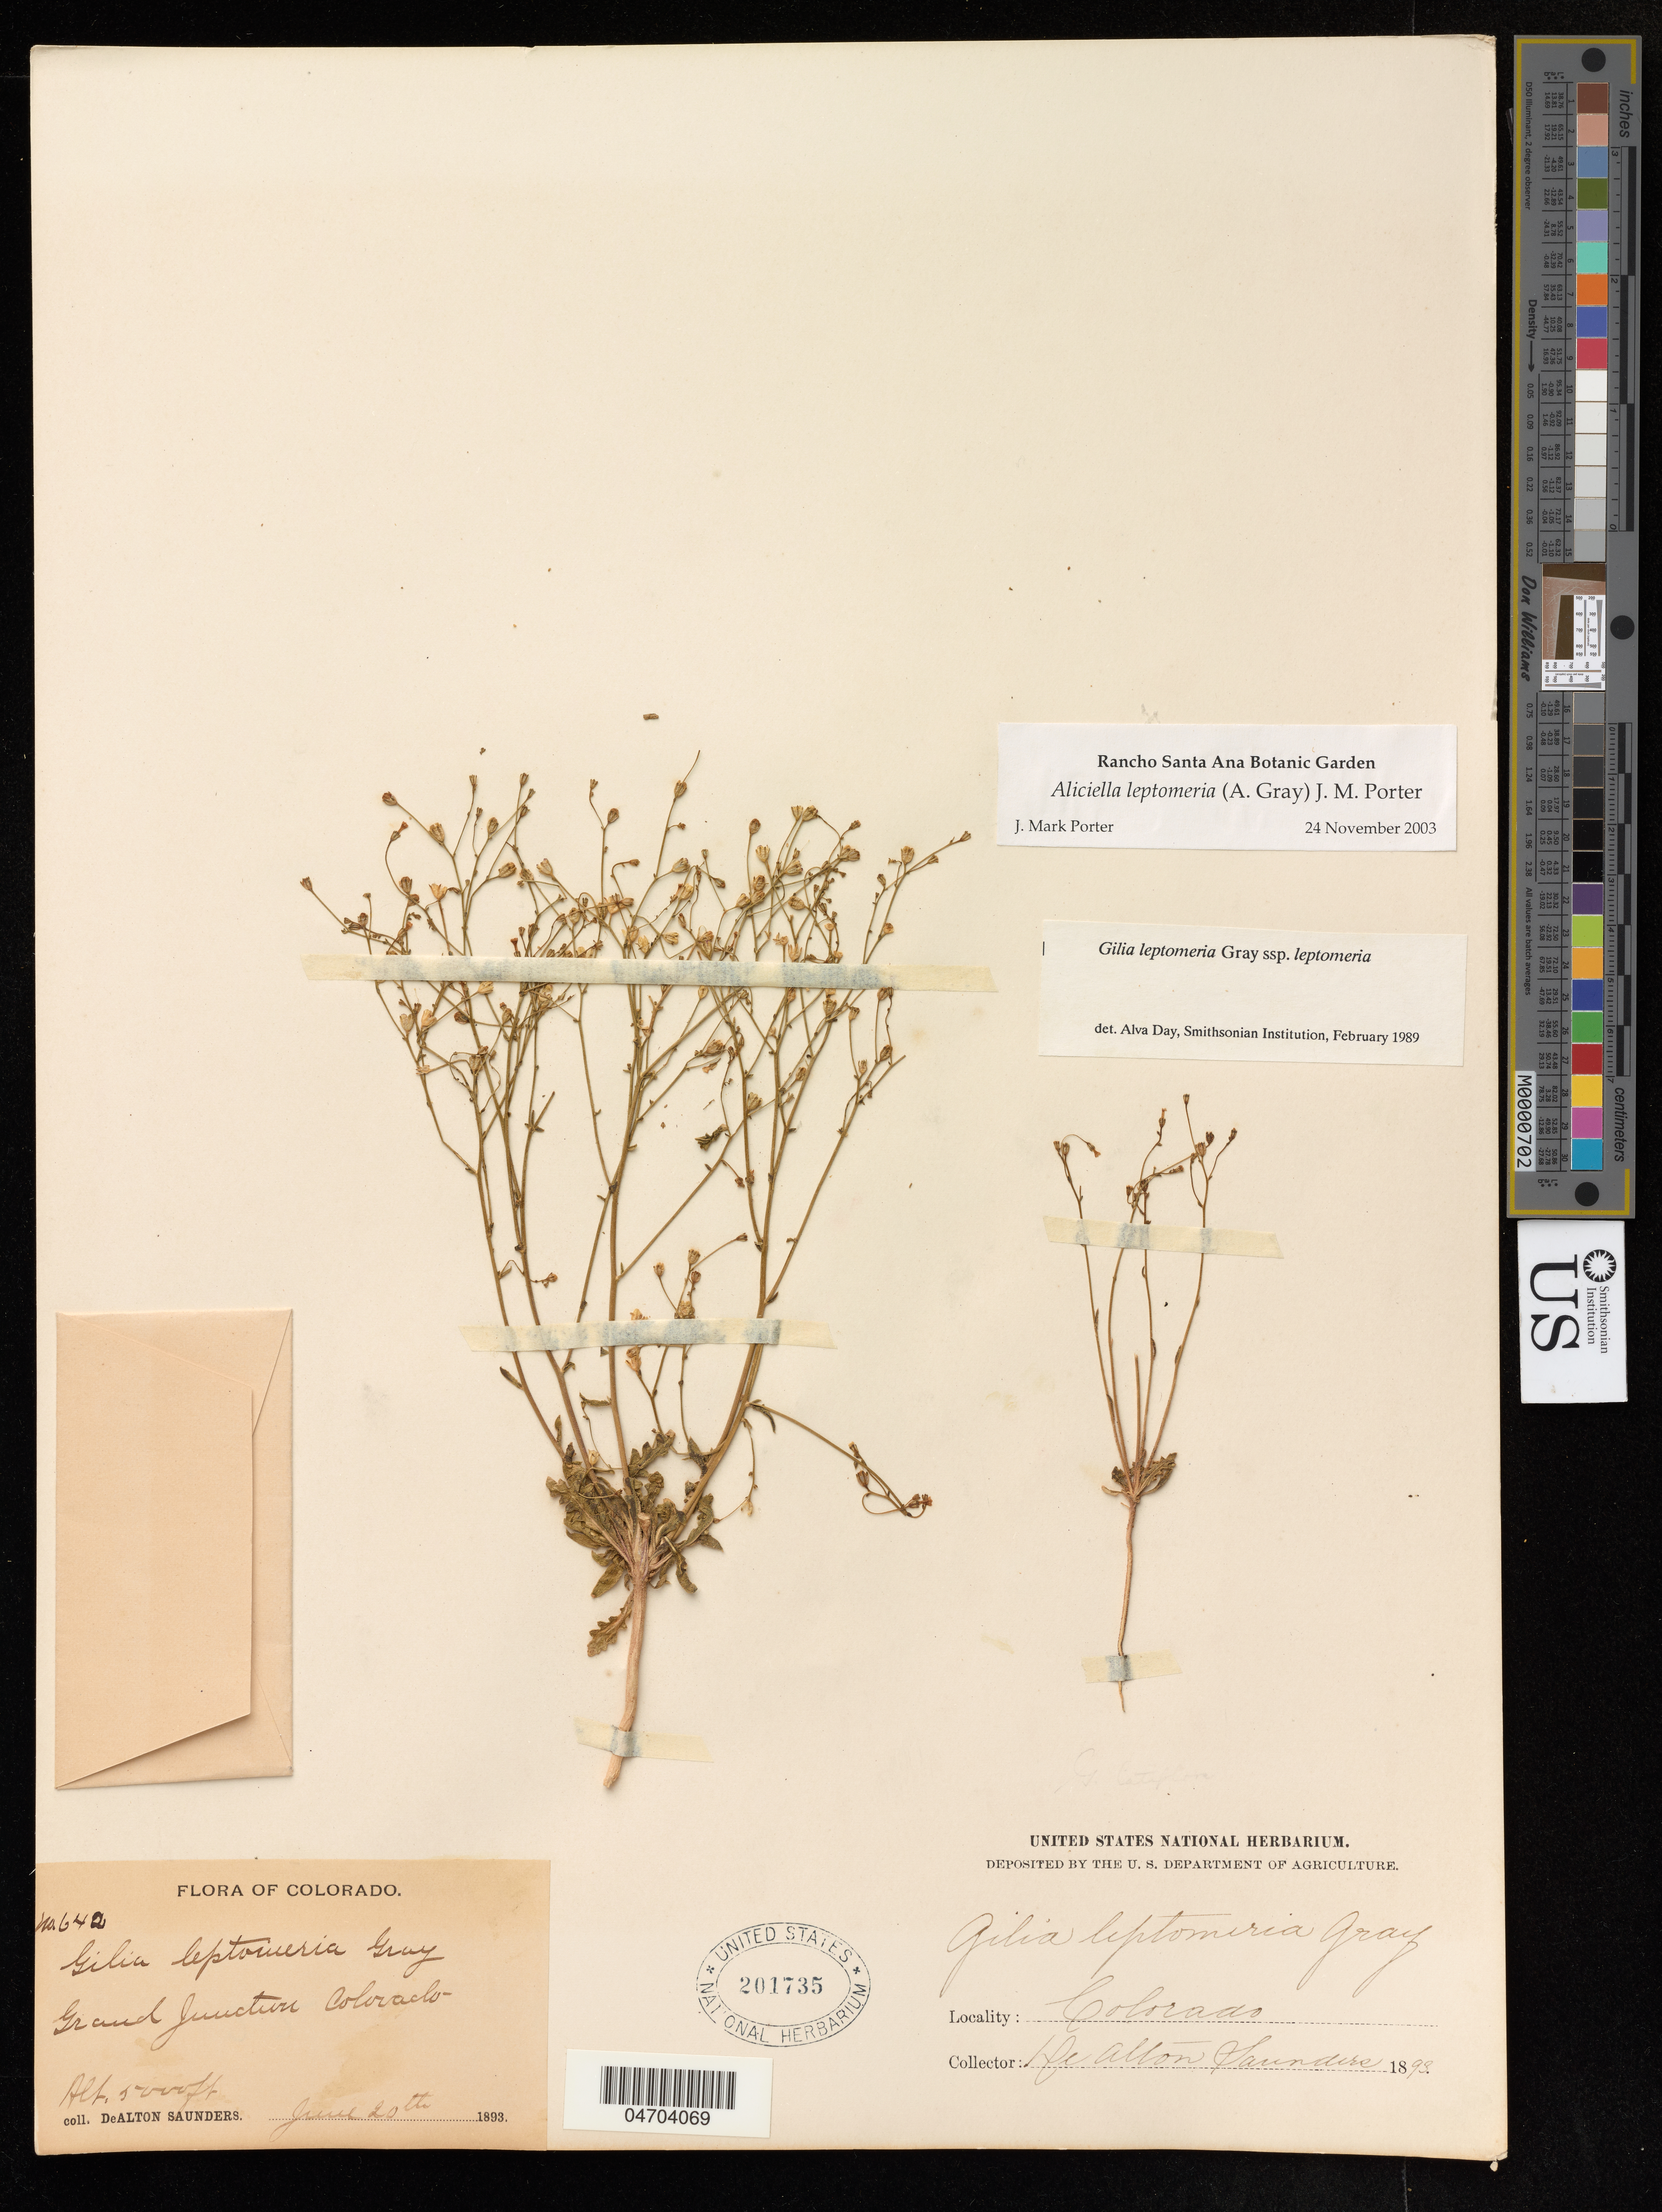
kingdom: Plantae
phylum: Tracheophyta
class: Magnoliopsida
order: Ericales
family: Polemoniaceae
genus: Aliciella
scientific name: Aliciella leptomeria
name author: (A. Gray) J.M. Porter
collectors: D. A. Saunders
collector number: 642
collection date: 1893-06-20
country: United States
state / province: Colorado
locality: Grand Junction.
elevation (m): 1524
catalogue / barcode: US 201735